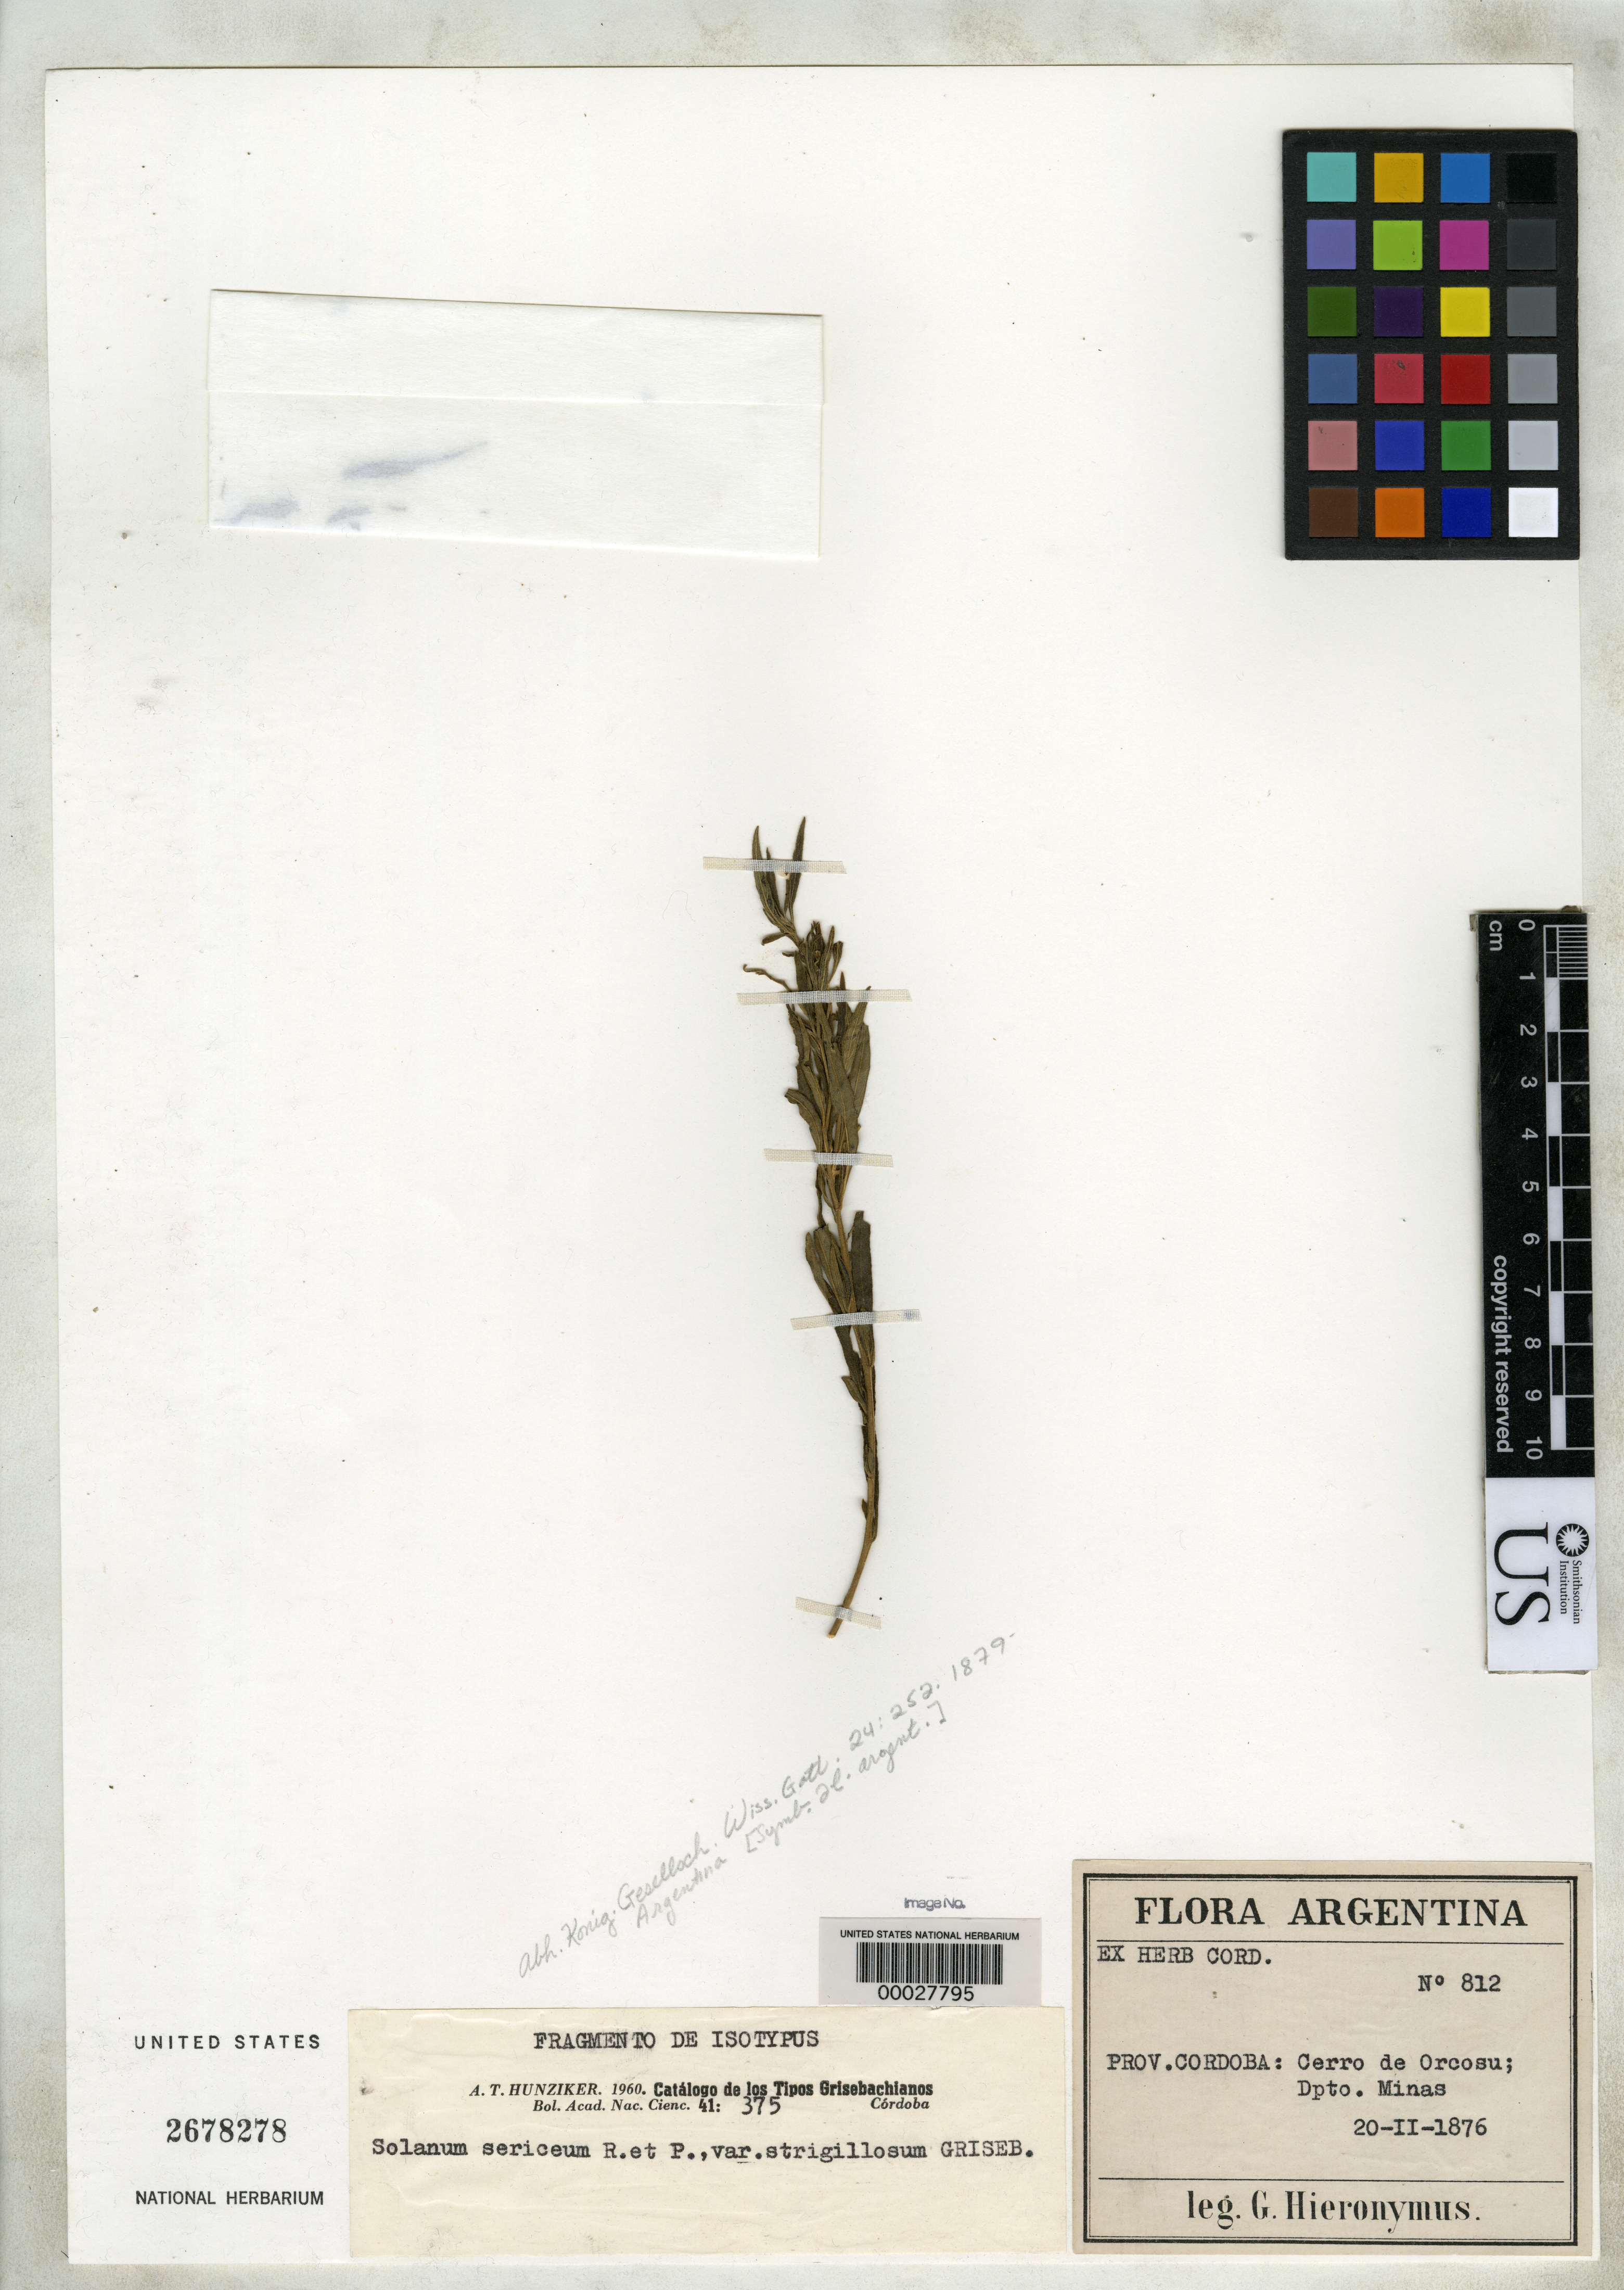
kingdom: Plantae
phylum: Tracheophyta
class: Magnoliopsida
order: Solanales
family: Solanaceae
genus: Solanum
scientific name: Solanum sericeum var. strigillosum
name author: Griseb.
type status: Type Fragment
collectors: G. H. Hieronymus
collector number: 812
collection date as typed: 20 Feb 1876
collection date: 1876-02-20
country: Argentina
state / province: Córdoba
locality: Cerro de Orcosu.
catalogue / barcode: US 2678278